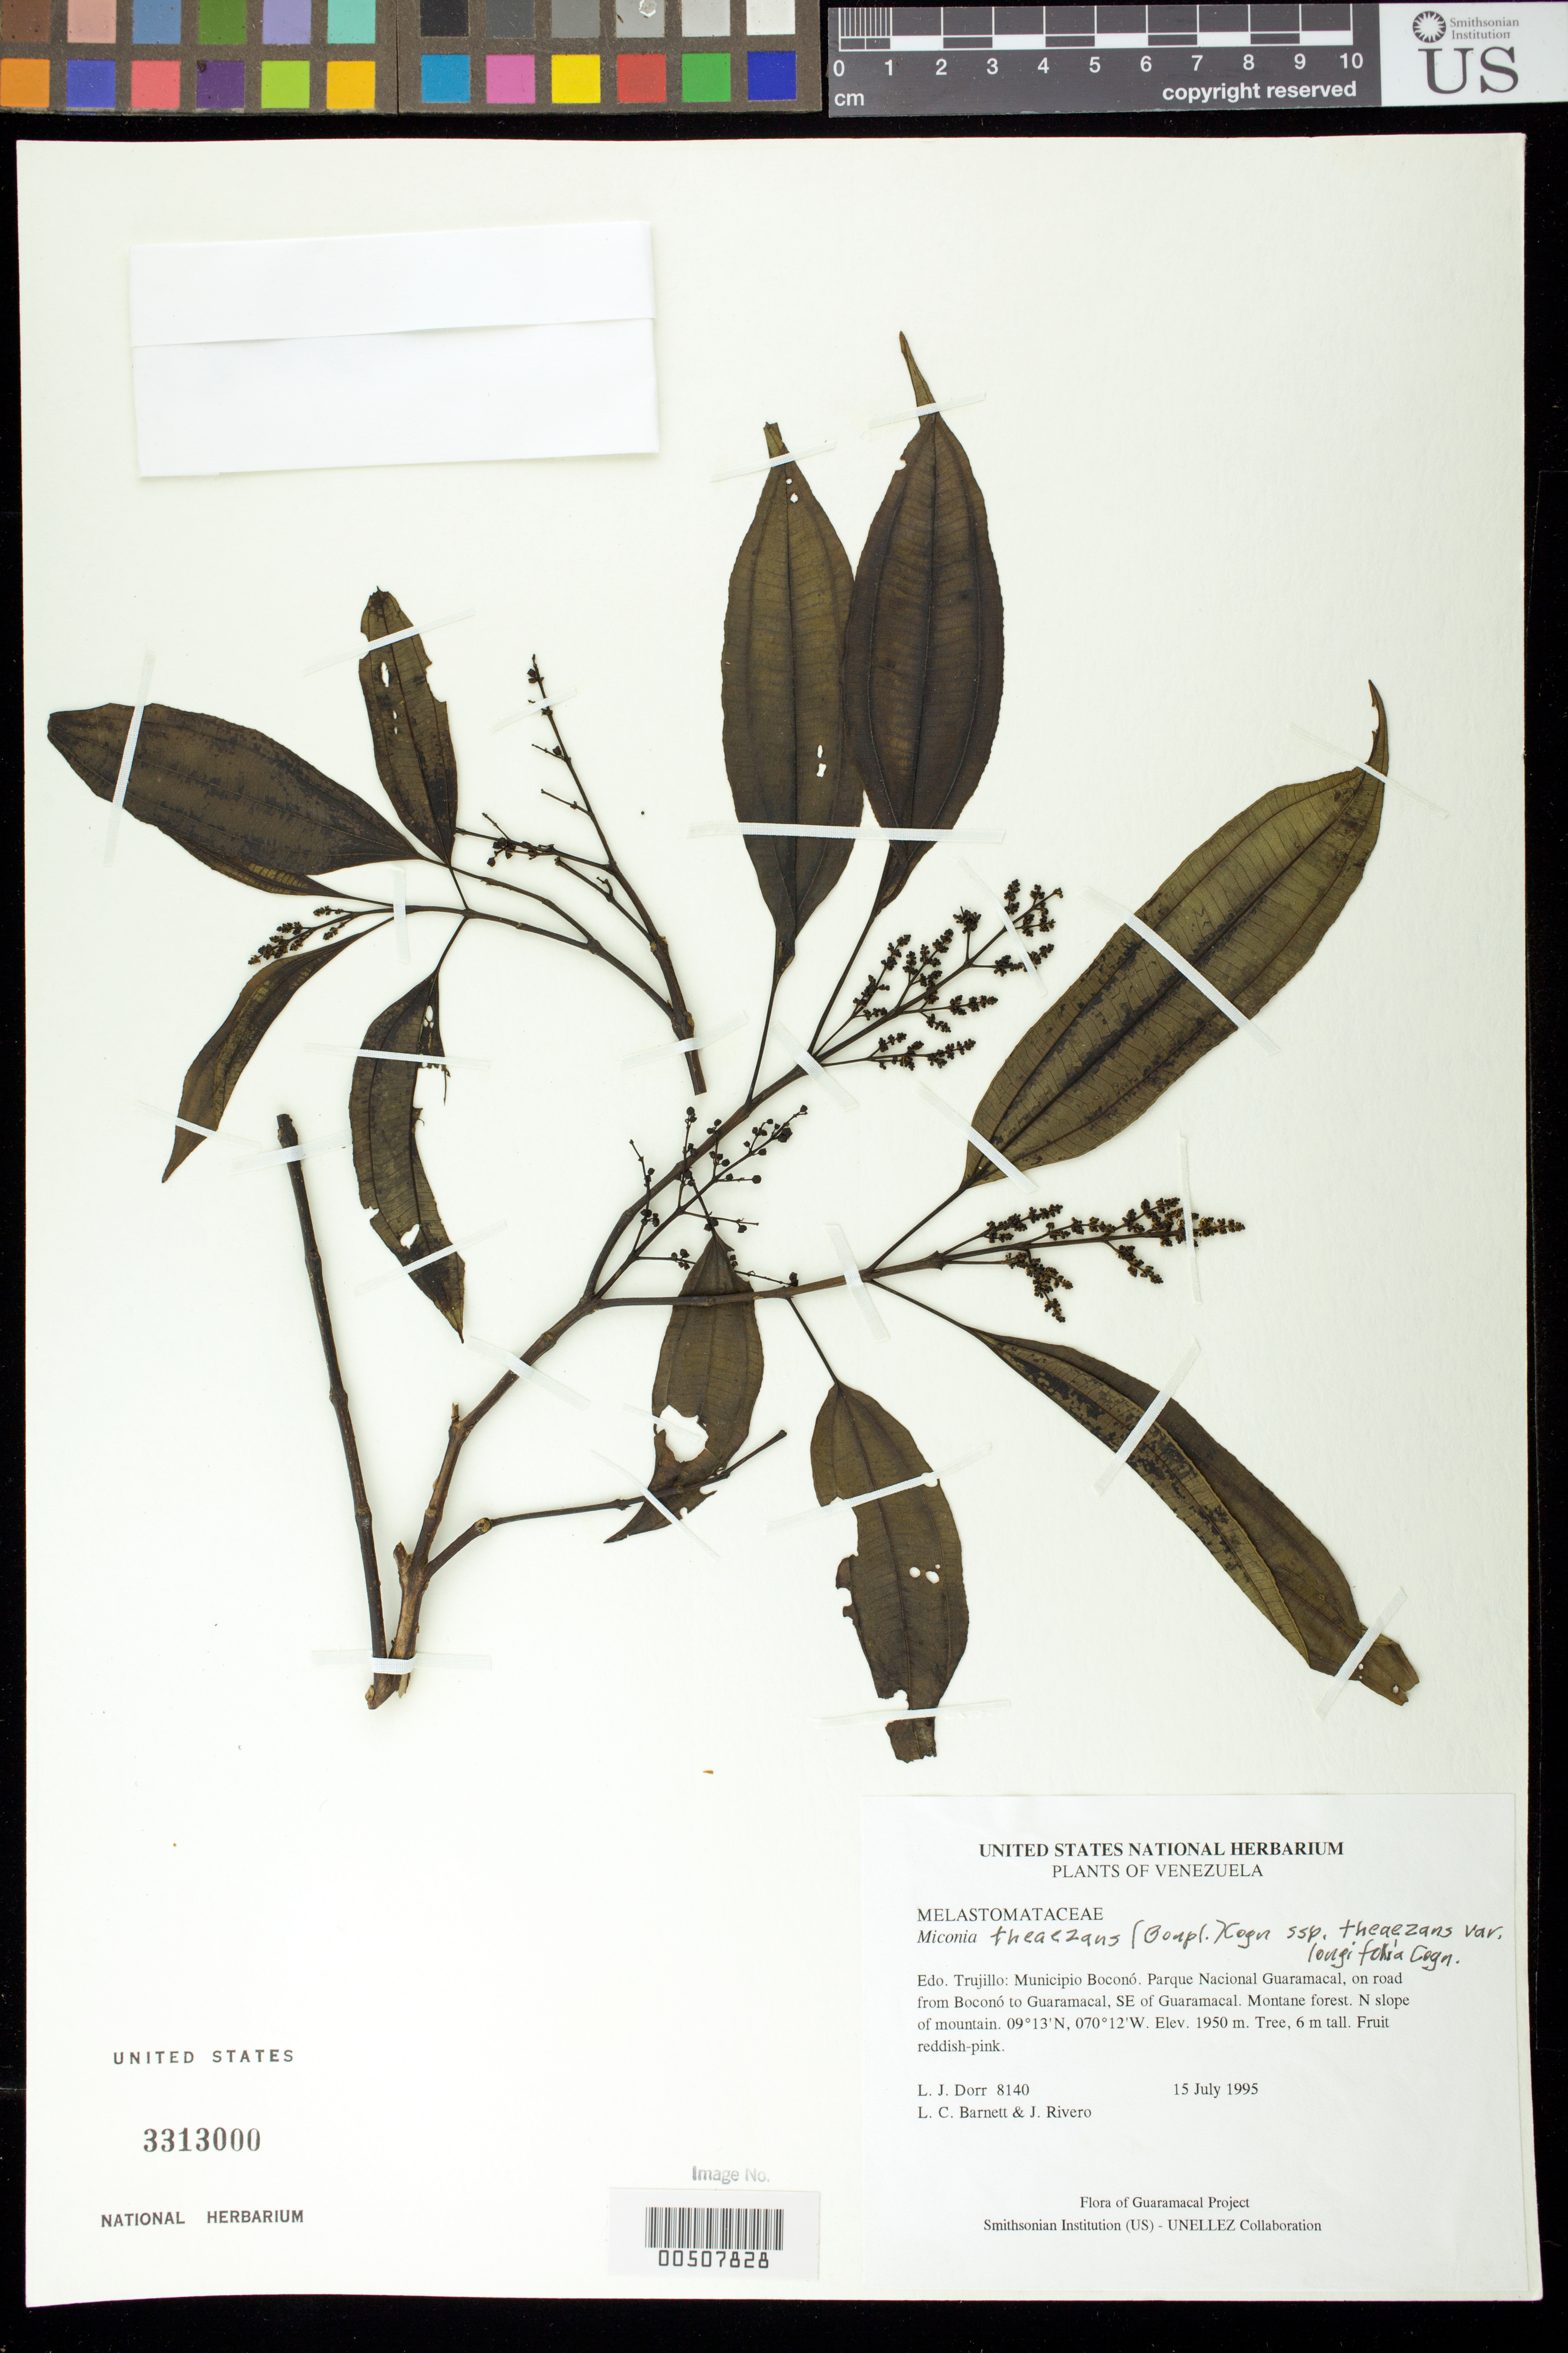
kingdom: Plantae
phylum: Tracheophyta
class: Magnoliopsida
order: Myrtales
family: Melastomataceae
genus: Miconia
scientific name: Miconia theaezans subsp. theaezans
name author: (Bonpl.) Cogn.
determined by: Wurdack, John J., (US), US (UNITED STATES)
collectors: L. J. Dorr, L. C. Barnett & J. Rivero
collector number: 8140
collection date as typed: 05 Jul 1995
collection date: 1995-07-05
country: Venezuela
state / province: Trujillo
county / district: Boconó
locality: Parque Nacional Guaramacal, road from Boconó to Guaramacal, SE of Boconó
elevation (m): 1950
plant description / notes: PORT, US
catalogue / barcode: US 3313000